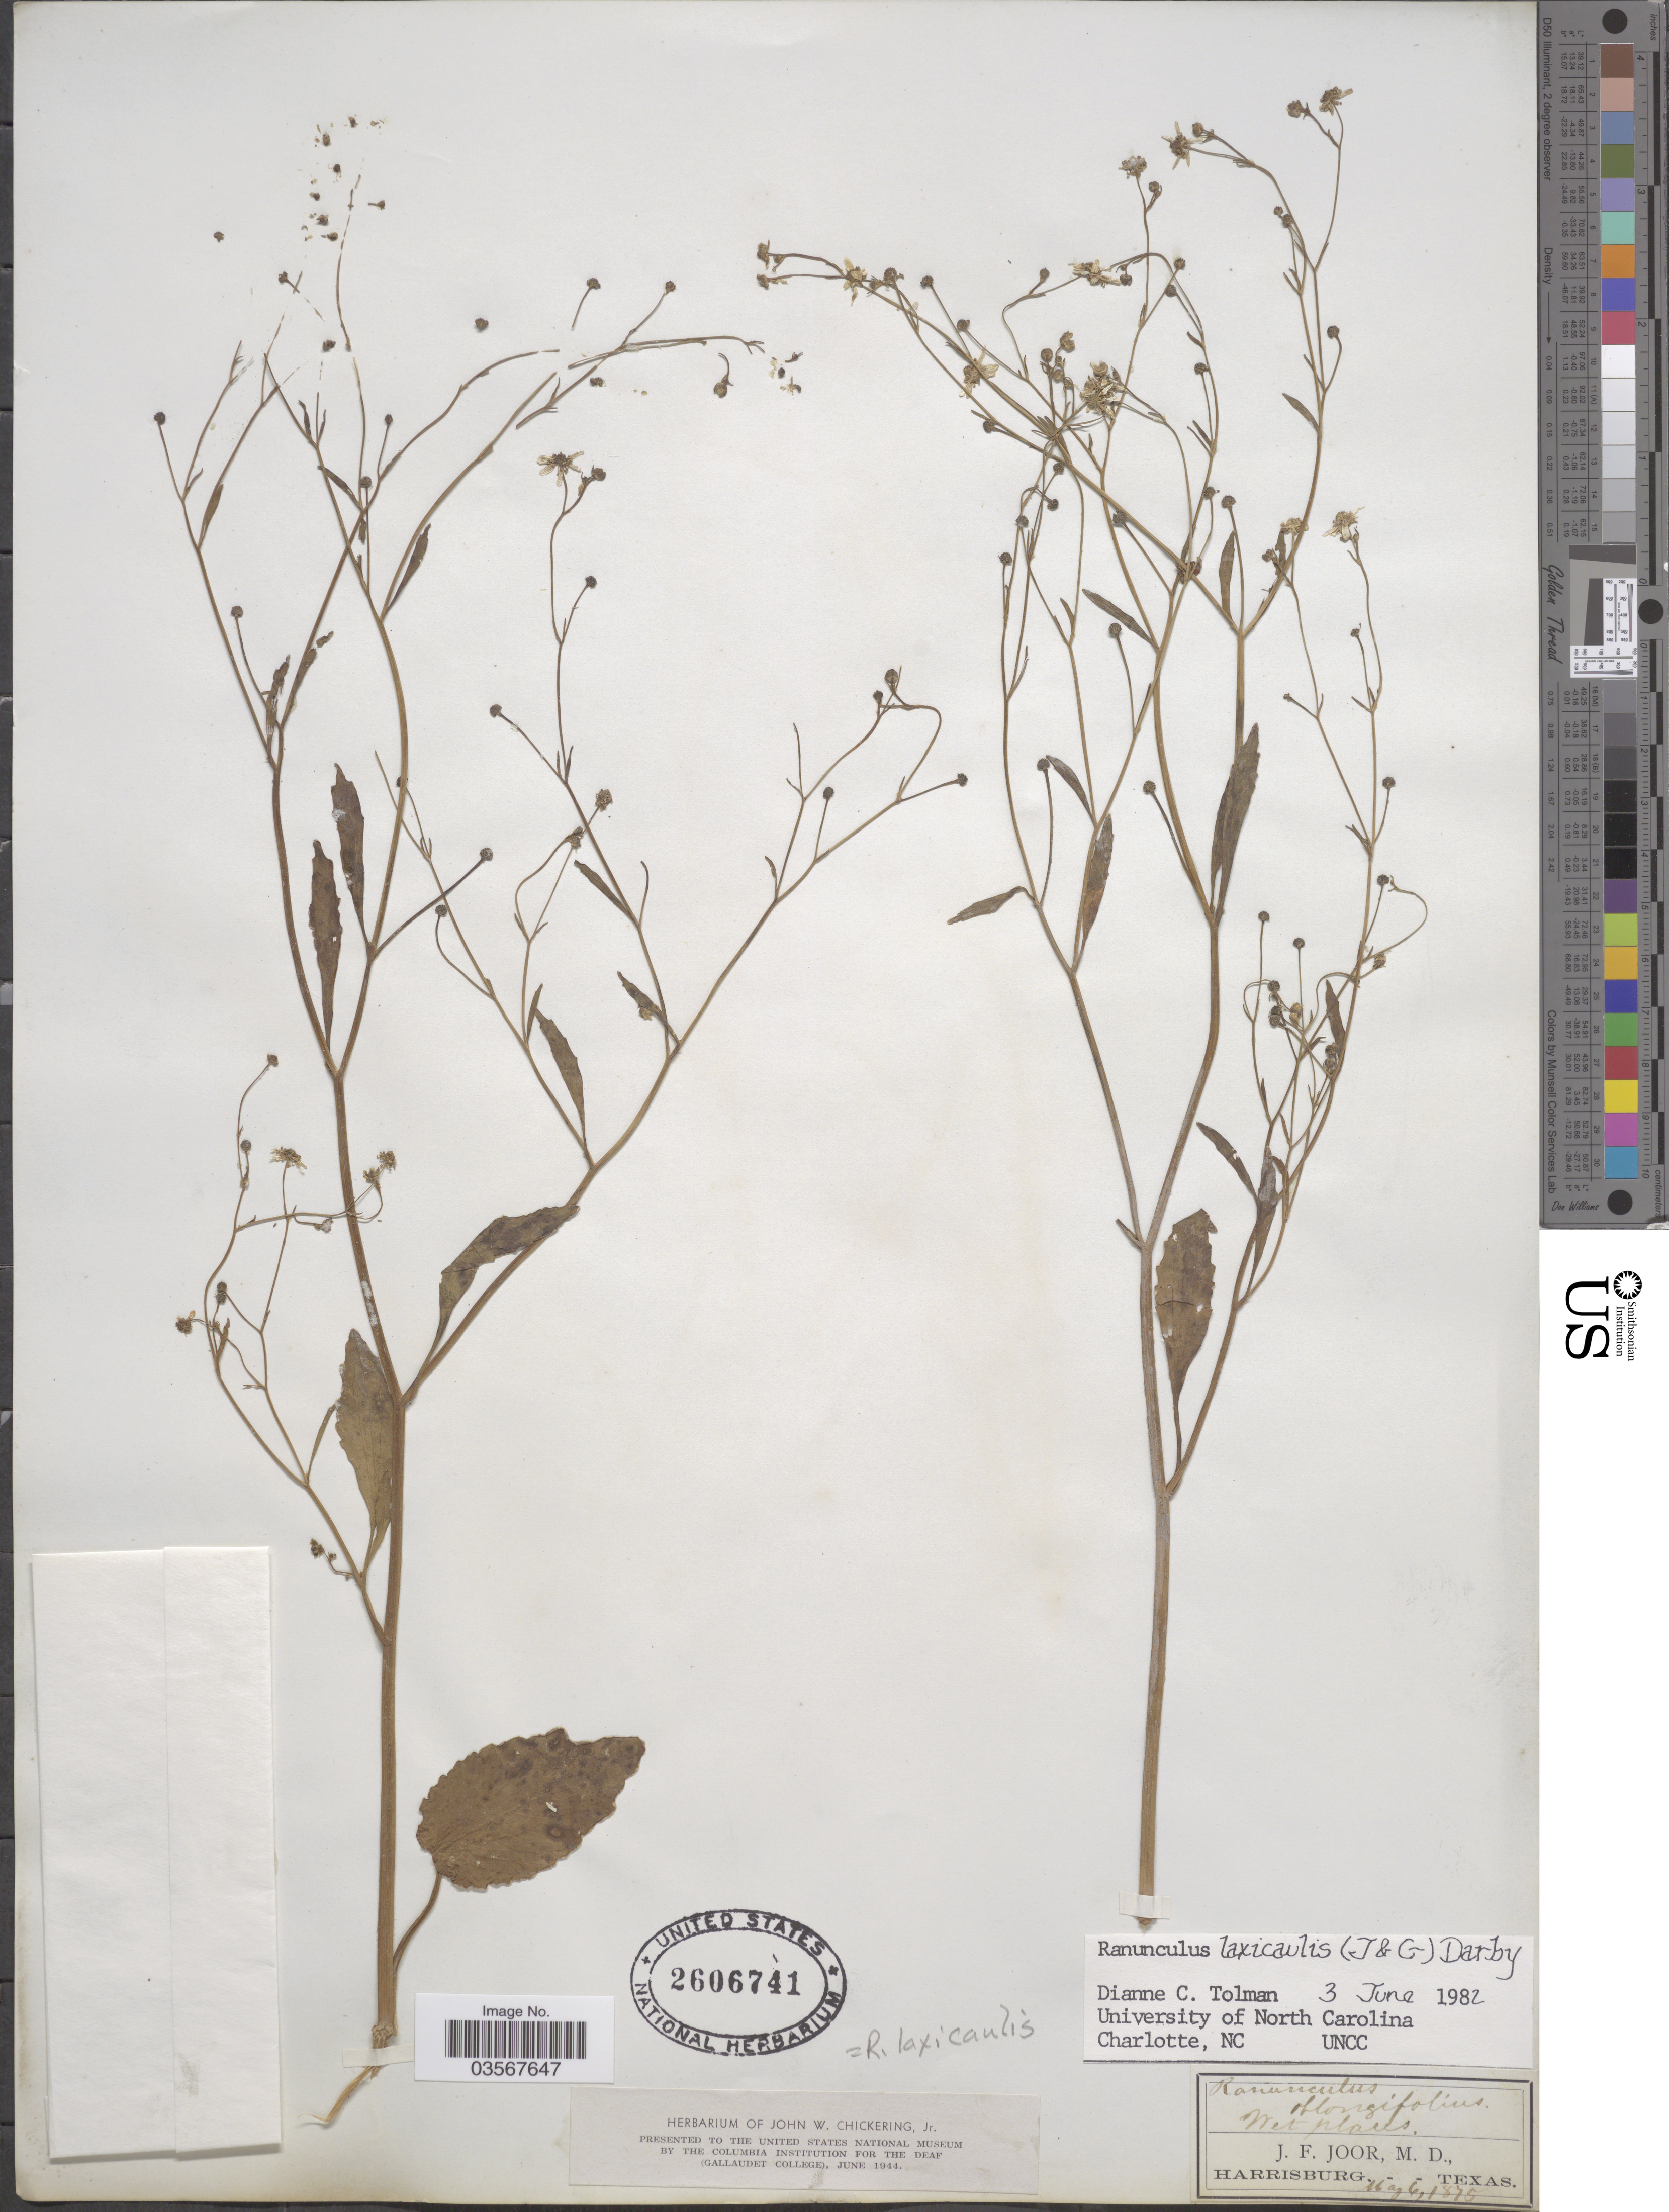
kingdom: Plantae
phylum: Tracheophyta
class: Magnoliopsida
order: Ranunculales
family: Ranunculaceae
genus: Ranunculus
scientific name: Ranunculus laxicaulis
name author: (Torr. & A. Gray) Darby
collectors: J. F. Joor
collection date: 1875-05-06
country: United States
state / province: Texas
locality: Harrisburg.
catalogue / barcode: US 2606741